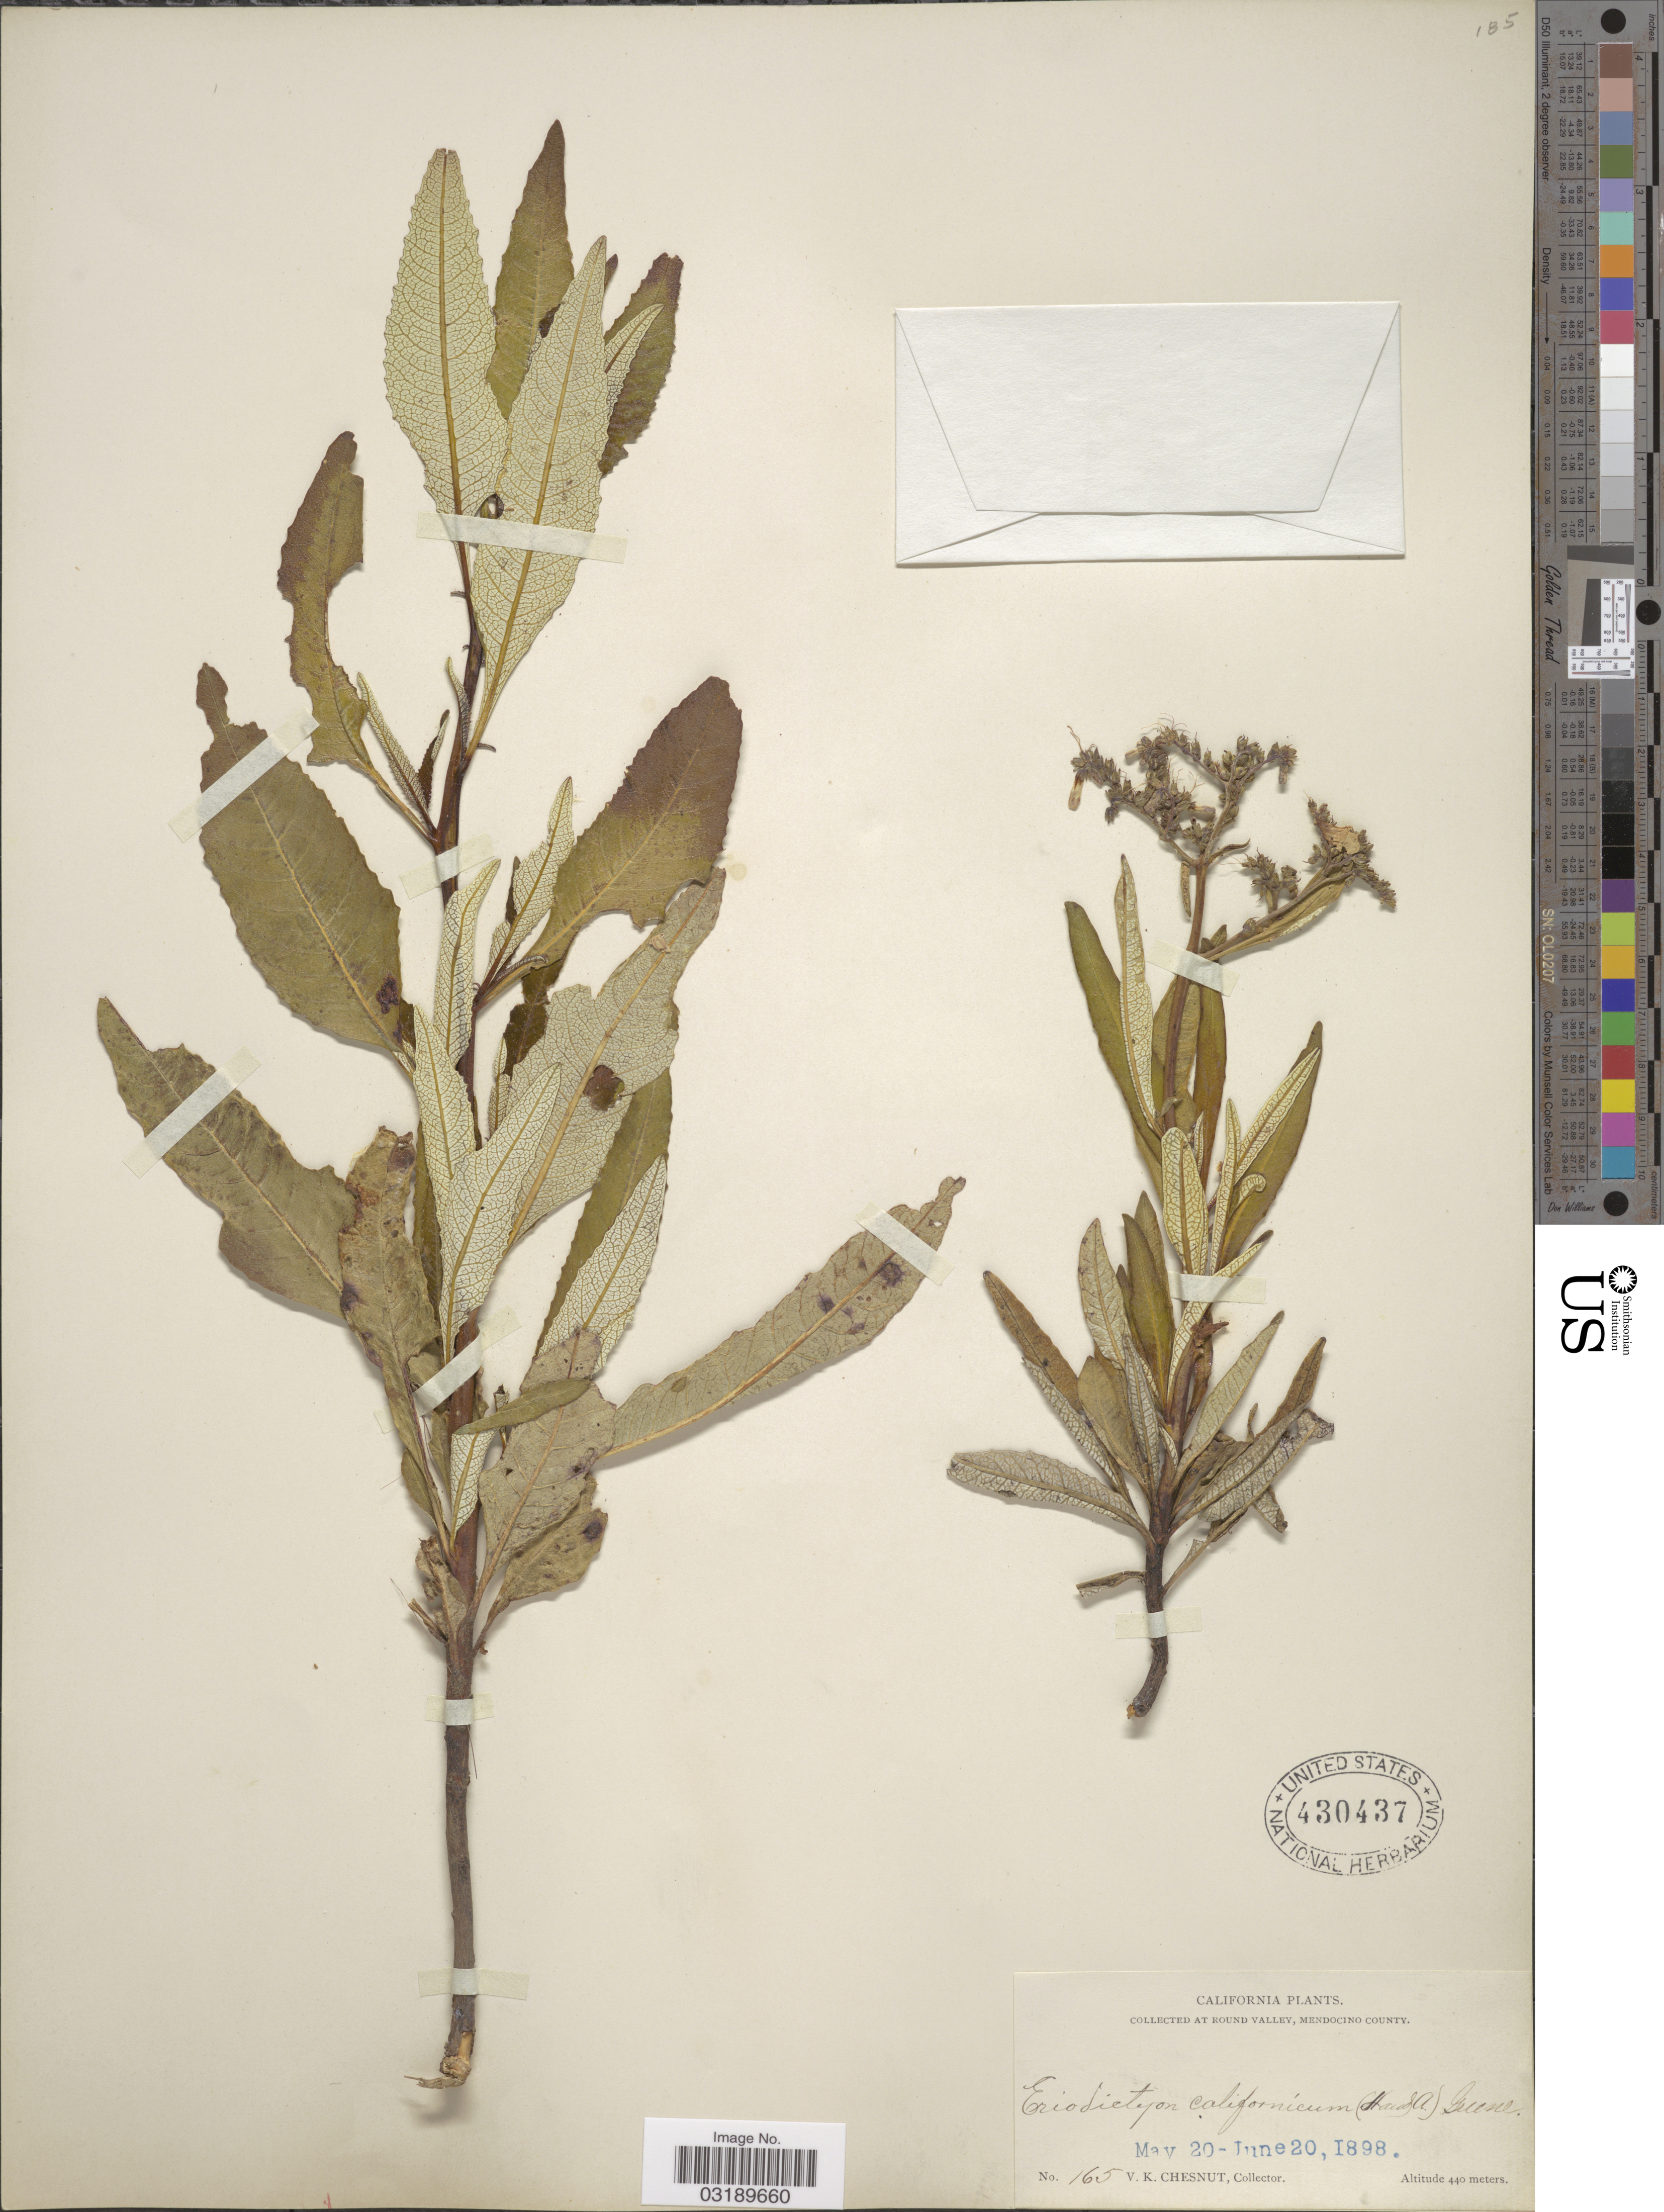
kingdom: Plantae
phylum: Tracheophyta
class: Magnoliopsida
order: Boraginales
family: Namaceae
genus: Eriodictyon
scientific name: Eriodictyon californicum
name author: (Hook. & Arn.) Torr.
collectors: V. Chesnut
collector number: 165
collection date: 1898-05-20/1898-06-20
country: United States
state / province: California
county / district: Mendocino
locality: Round Valley, Mendocino County.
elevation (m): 440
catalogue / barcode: US 430437